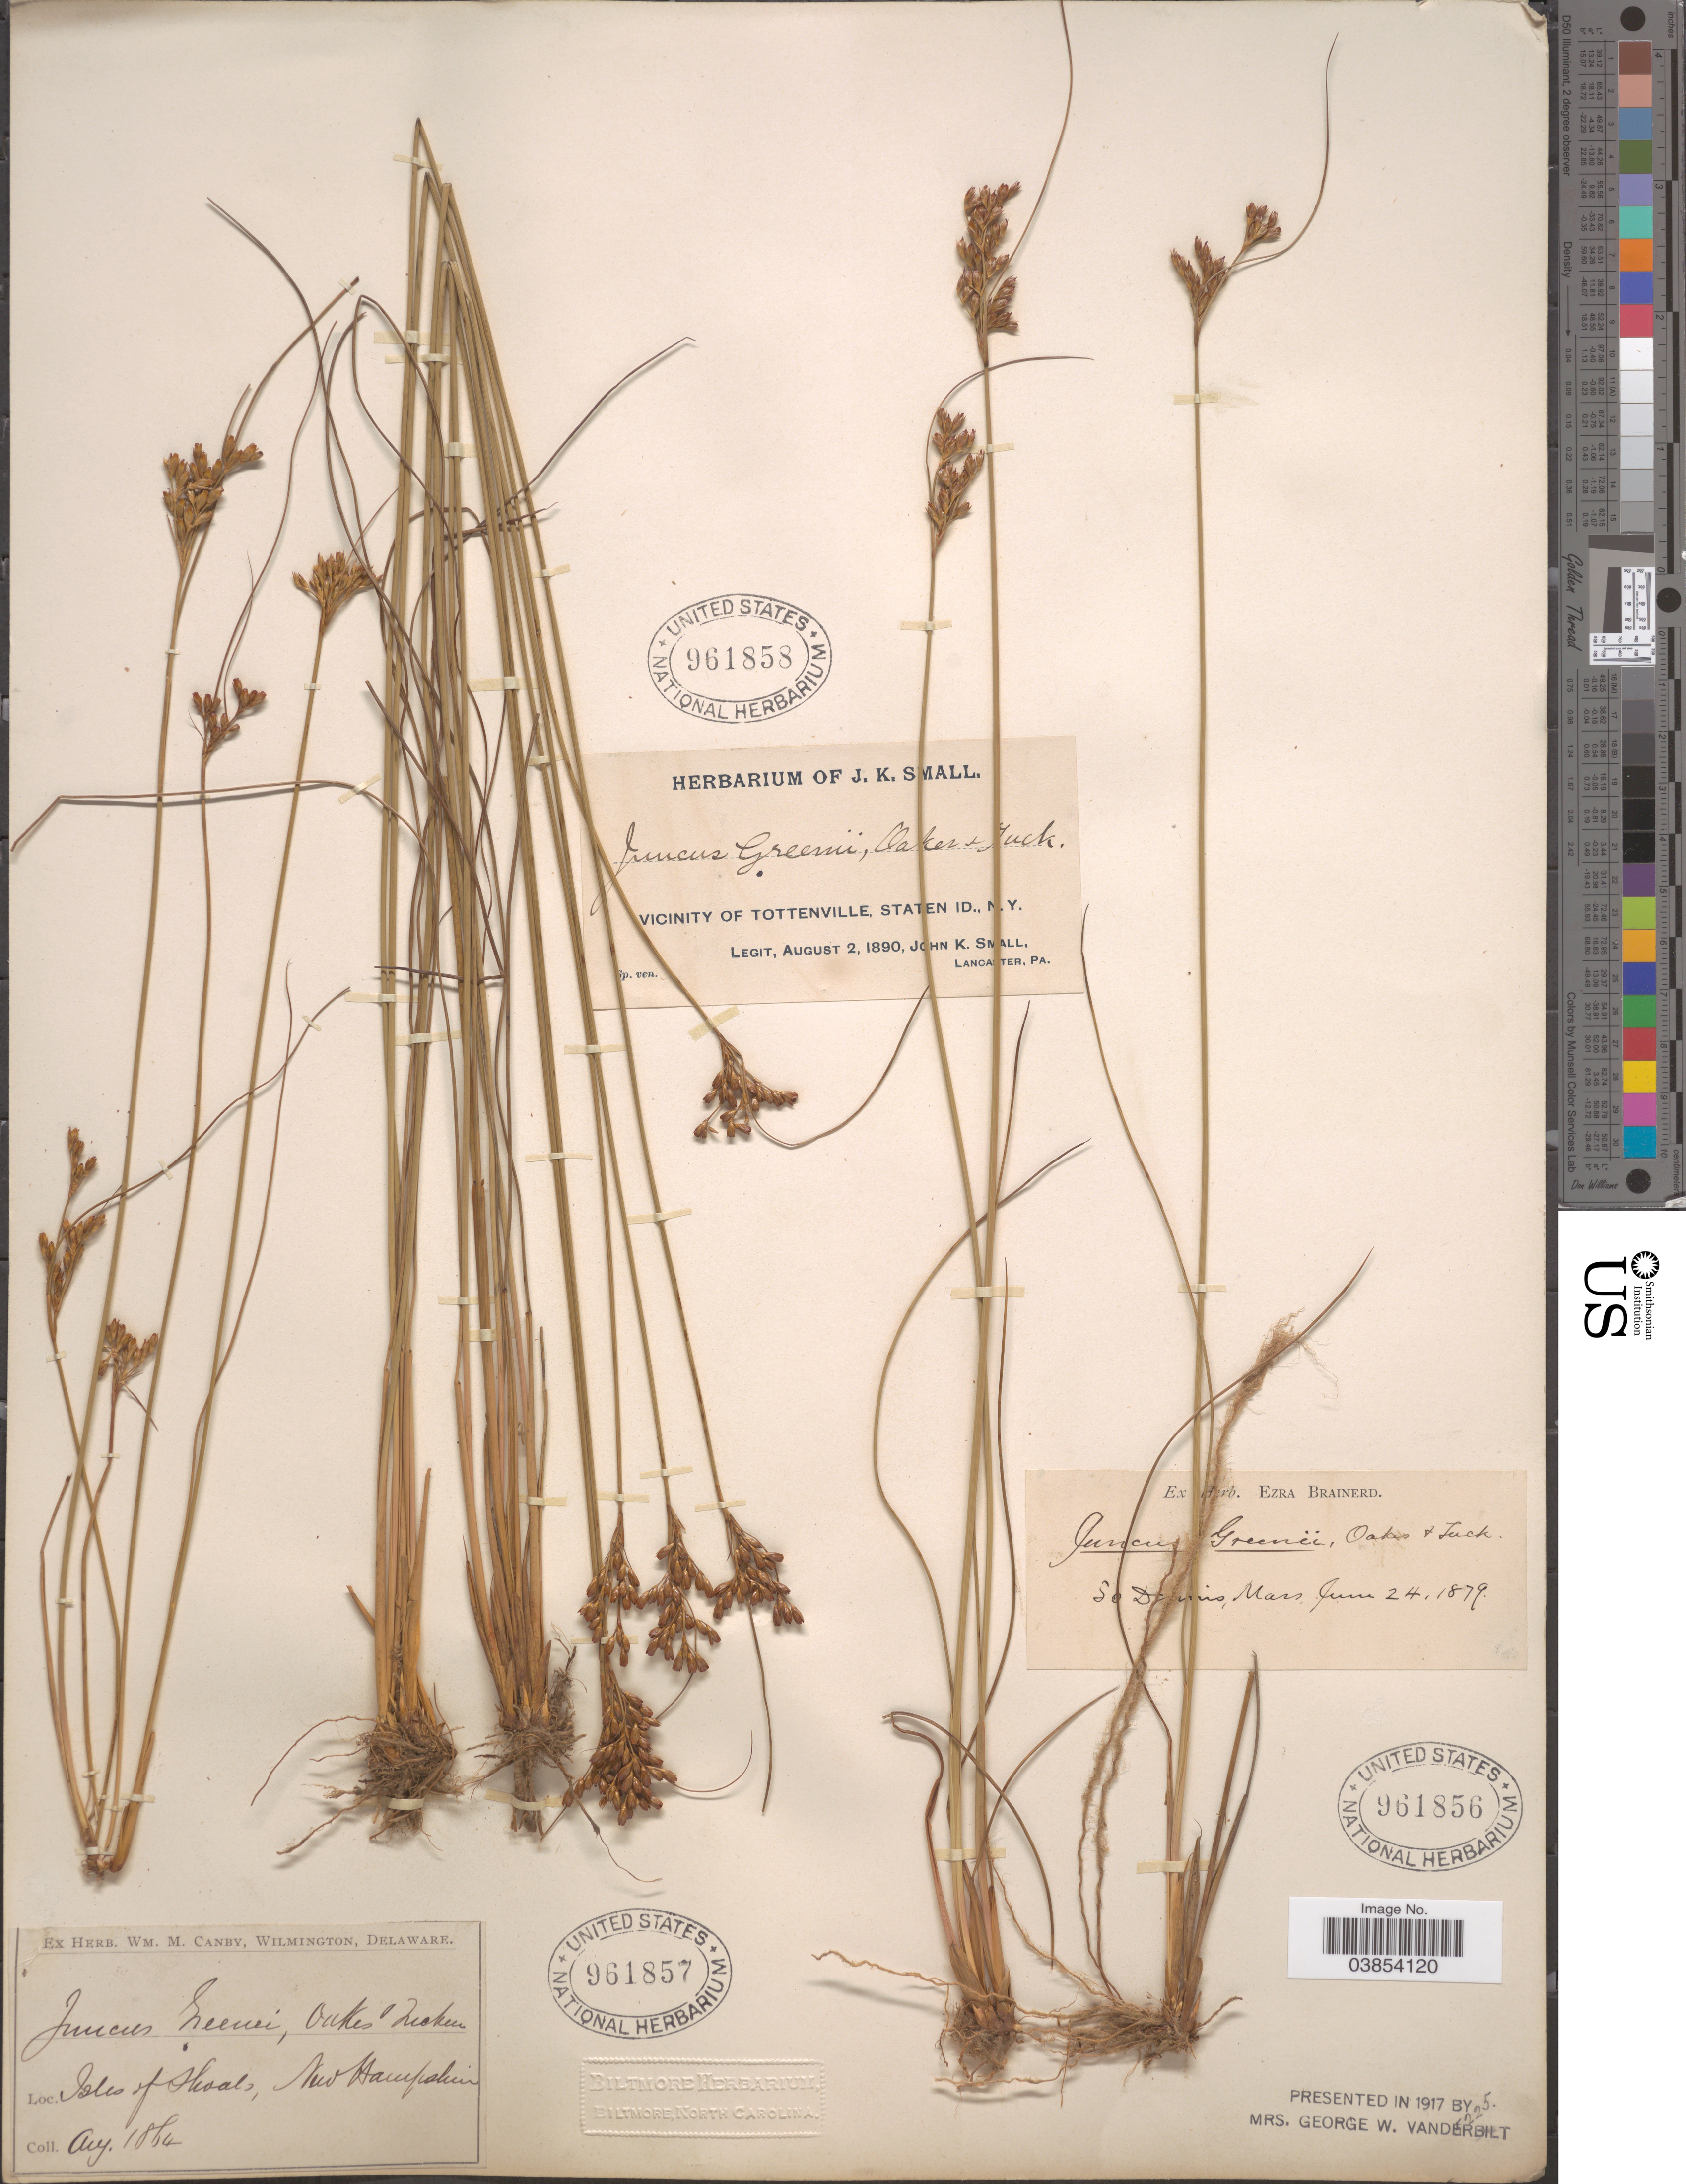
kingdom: Plantae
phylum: Tracheophyta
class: Liliopsida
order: Poales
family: Juncaceae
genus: Juncus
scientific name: Juncus greenei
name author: Oakes & Tuck.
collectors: J. K. Small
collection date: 1890-08-02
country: United States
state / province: New York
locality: Vicinity of Tottenville, Staten Id.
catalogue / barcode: US 961858-3